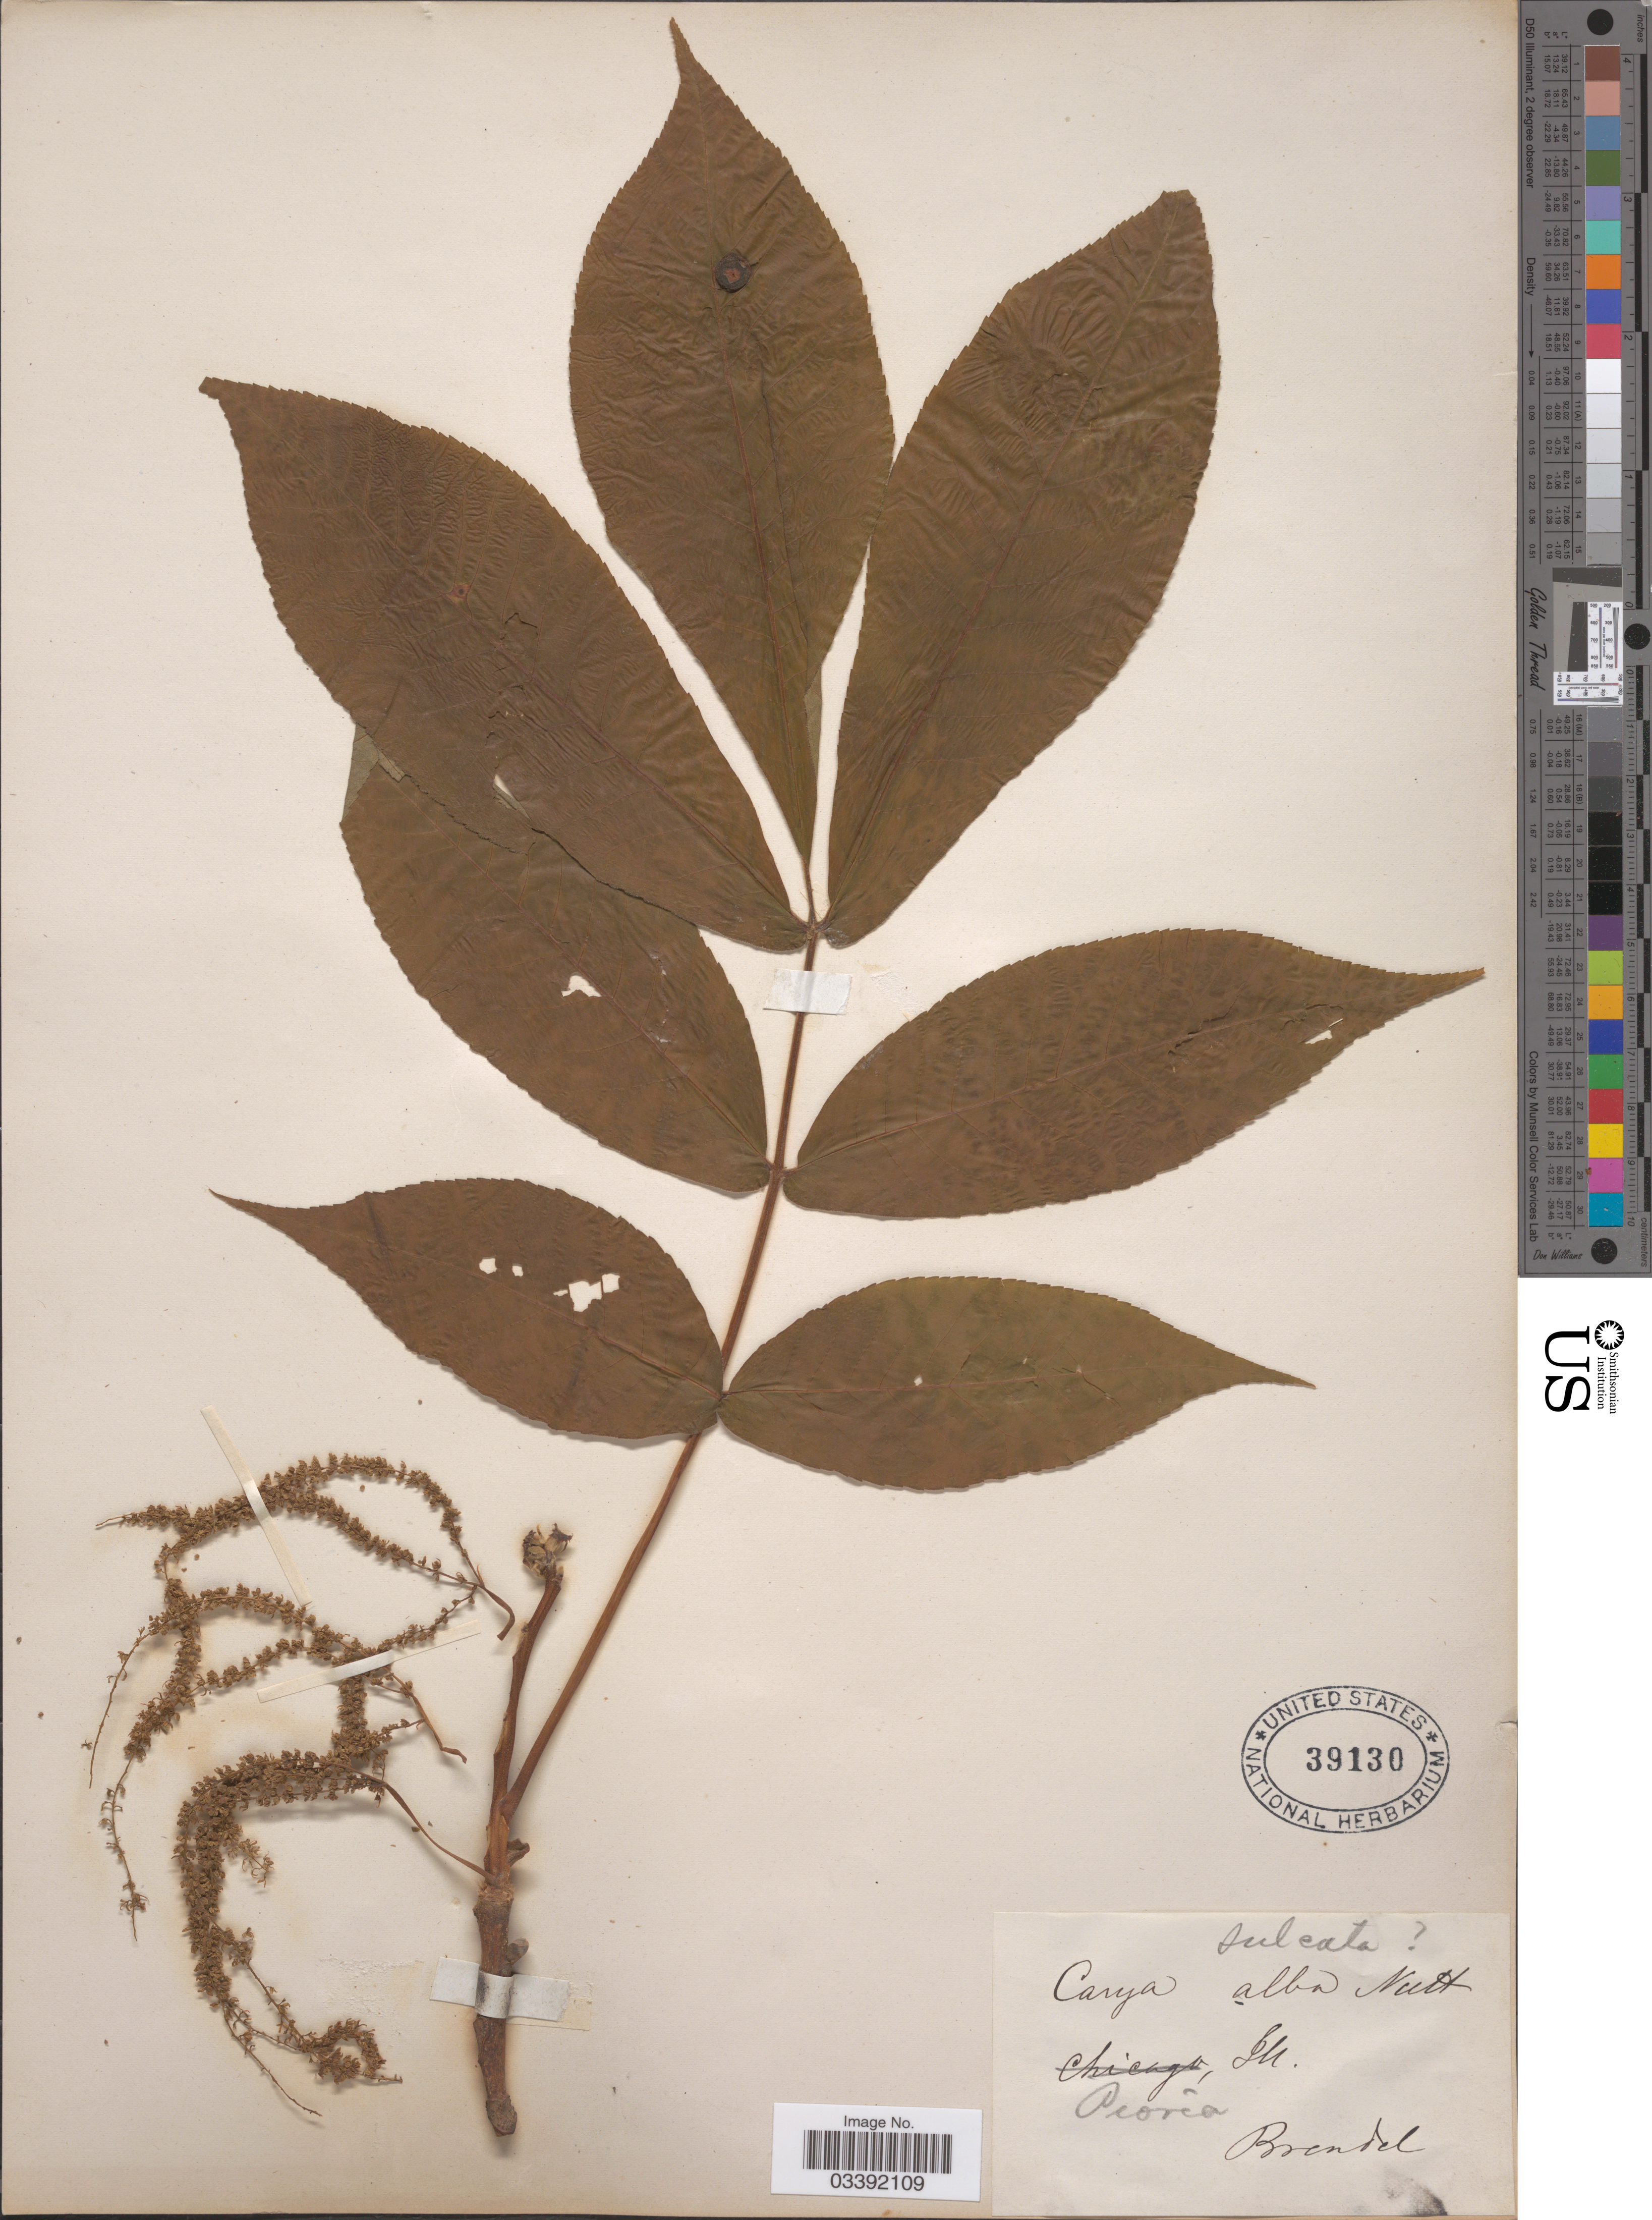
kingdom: Plantae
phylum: Tracheophyta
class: Magnoliopsida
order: Fagales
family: Juglandaceae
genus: Carya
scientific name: Carya ovata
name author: (Mill.) K. Koch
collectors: -. Brendel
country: United States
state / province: Illinois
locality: Peoria.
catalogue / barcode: US 39130